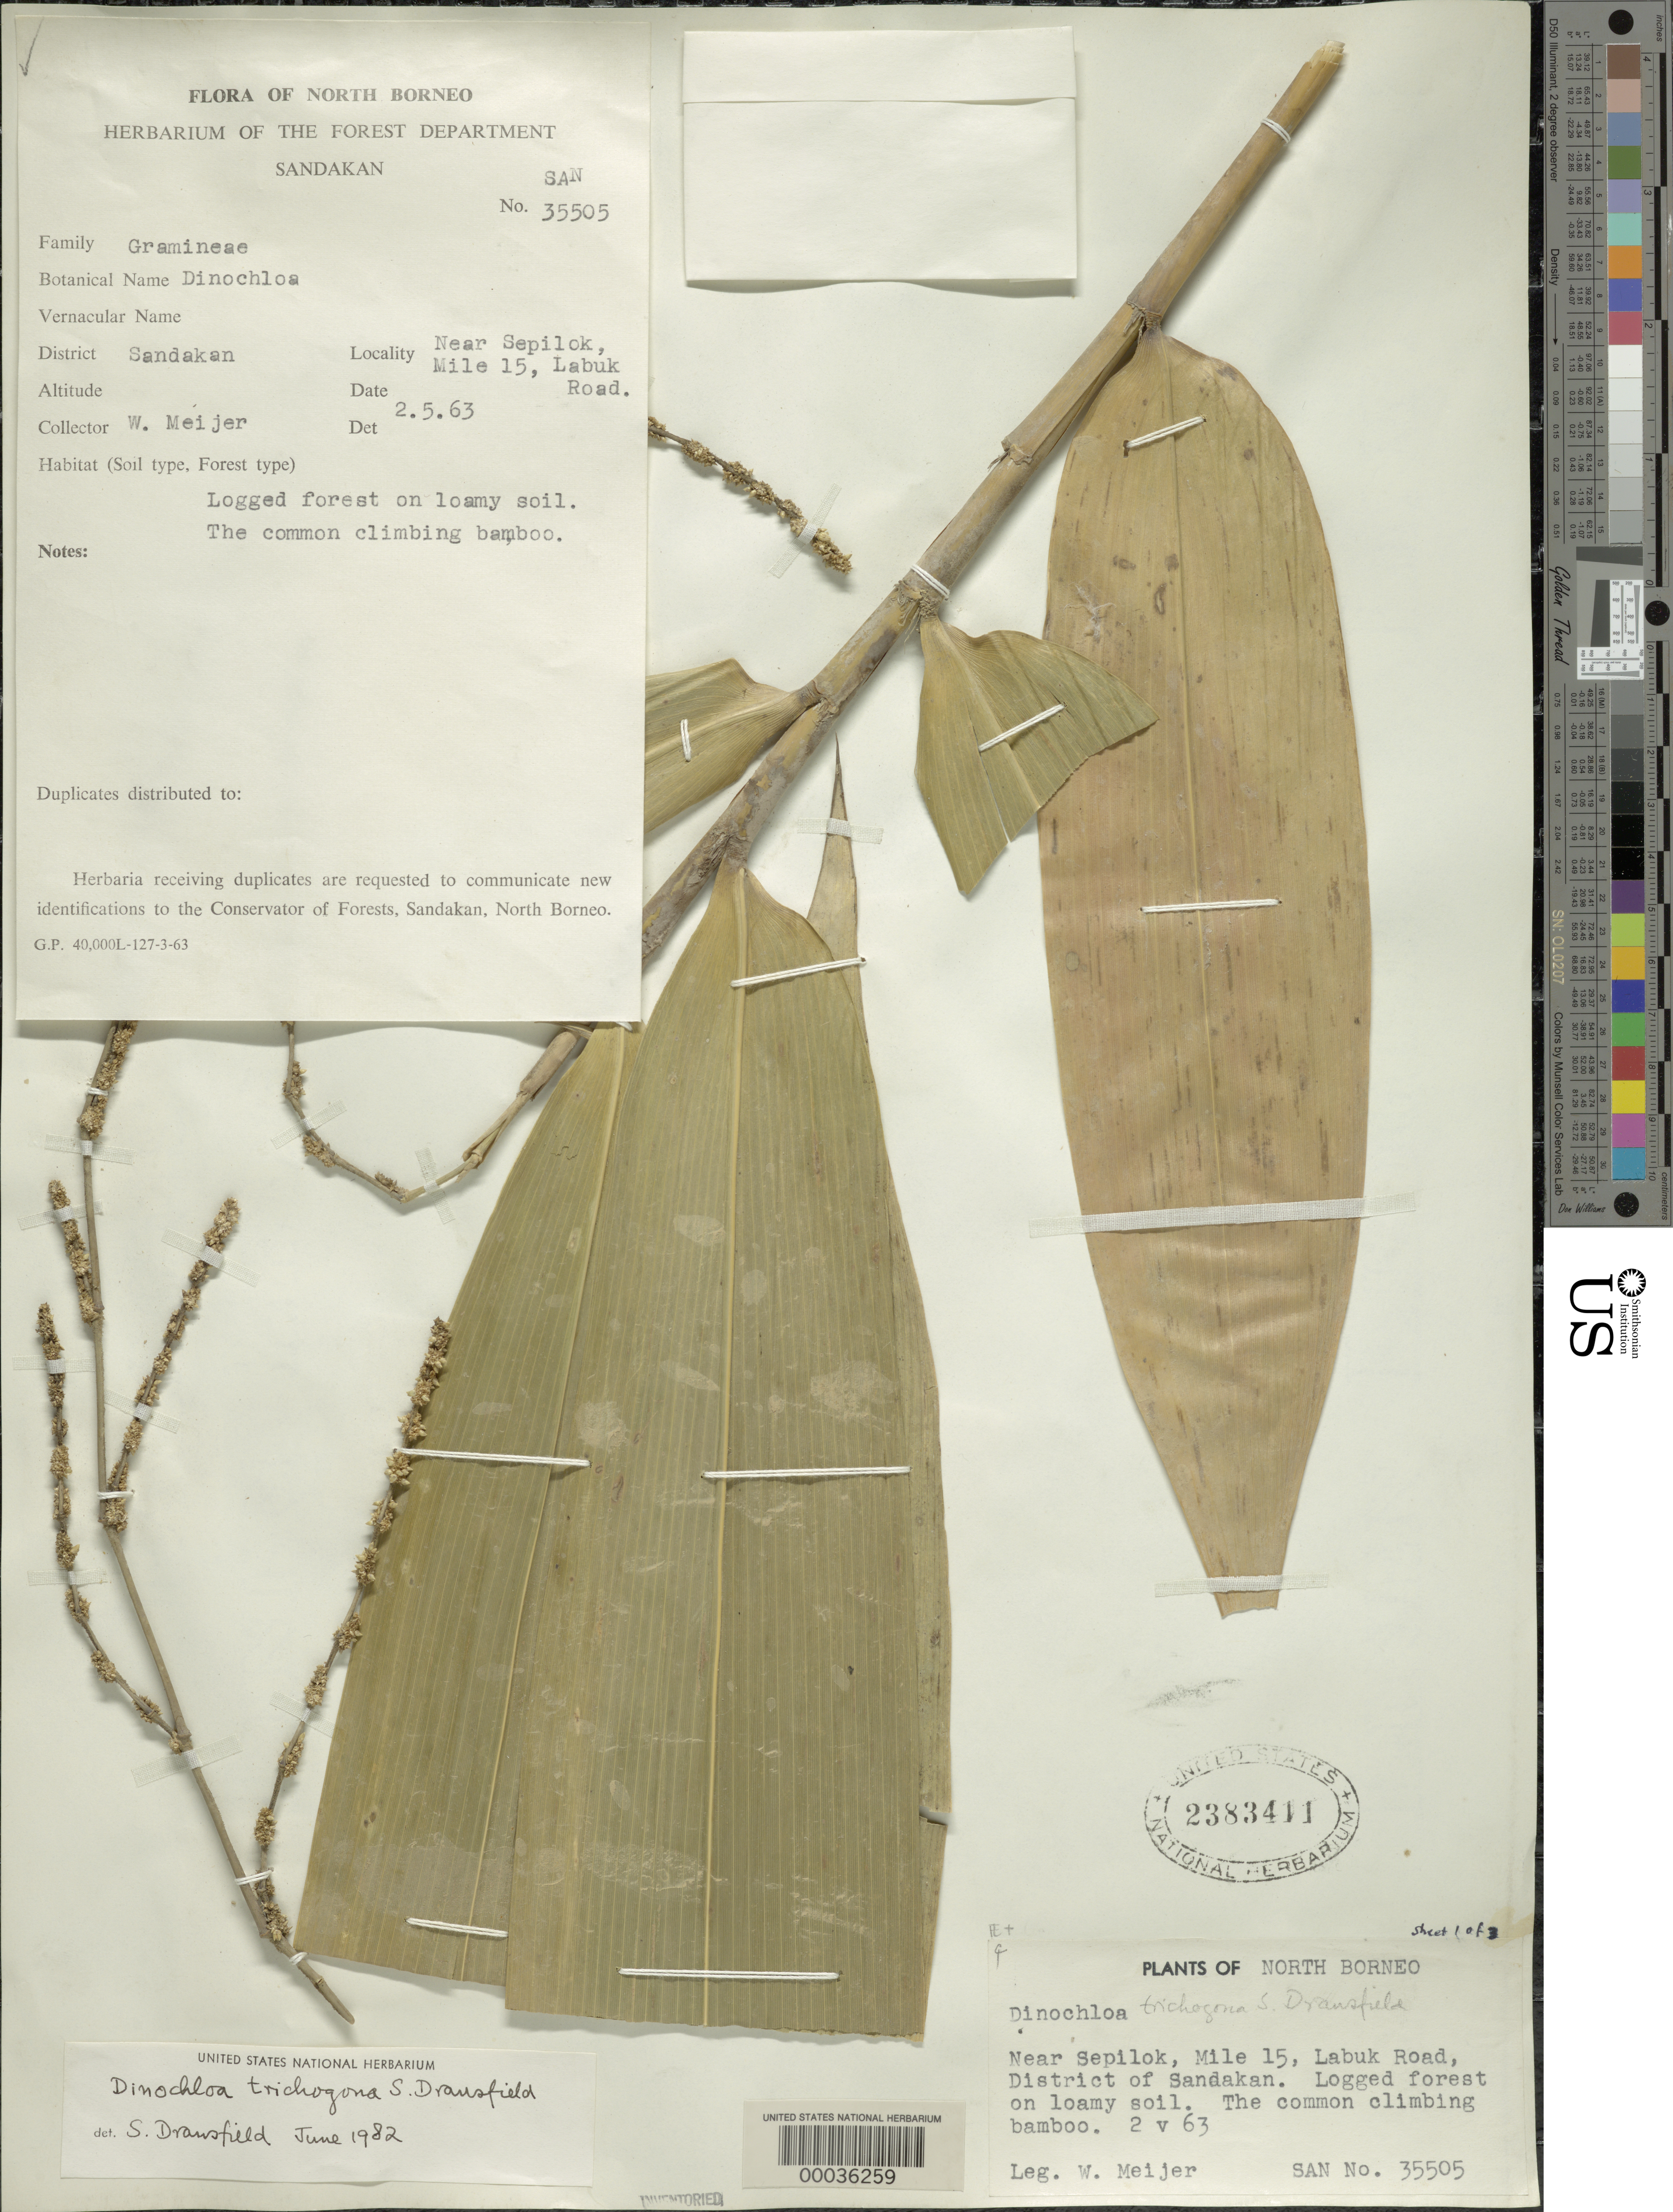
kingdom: Plantae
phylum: Tracheophyta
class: Liliopsida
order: Poales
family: Poaceae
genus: Dinochloa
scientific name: Dinochloa trichogona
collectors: W. Meijer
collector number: San 35505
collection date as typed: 02 May 1963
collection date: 1963-05-02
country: Malaysia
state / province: Sabah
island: Borneo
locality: Near sepilok, mile 15, labuk road, dist. of sandakan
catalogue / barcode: US 2383411